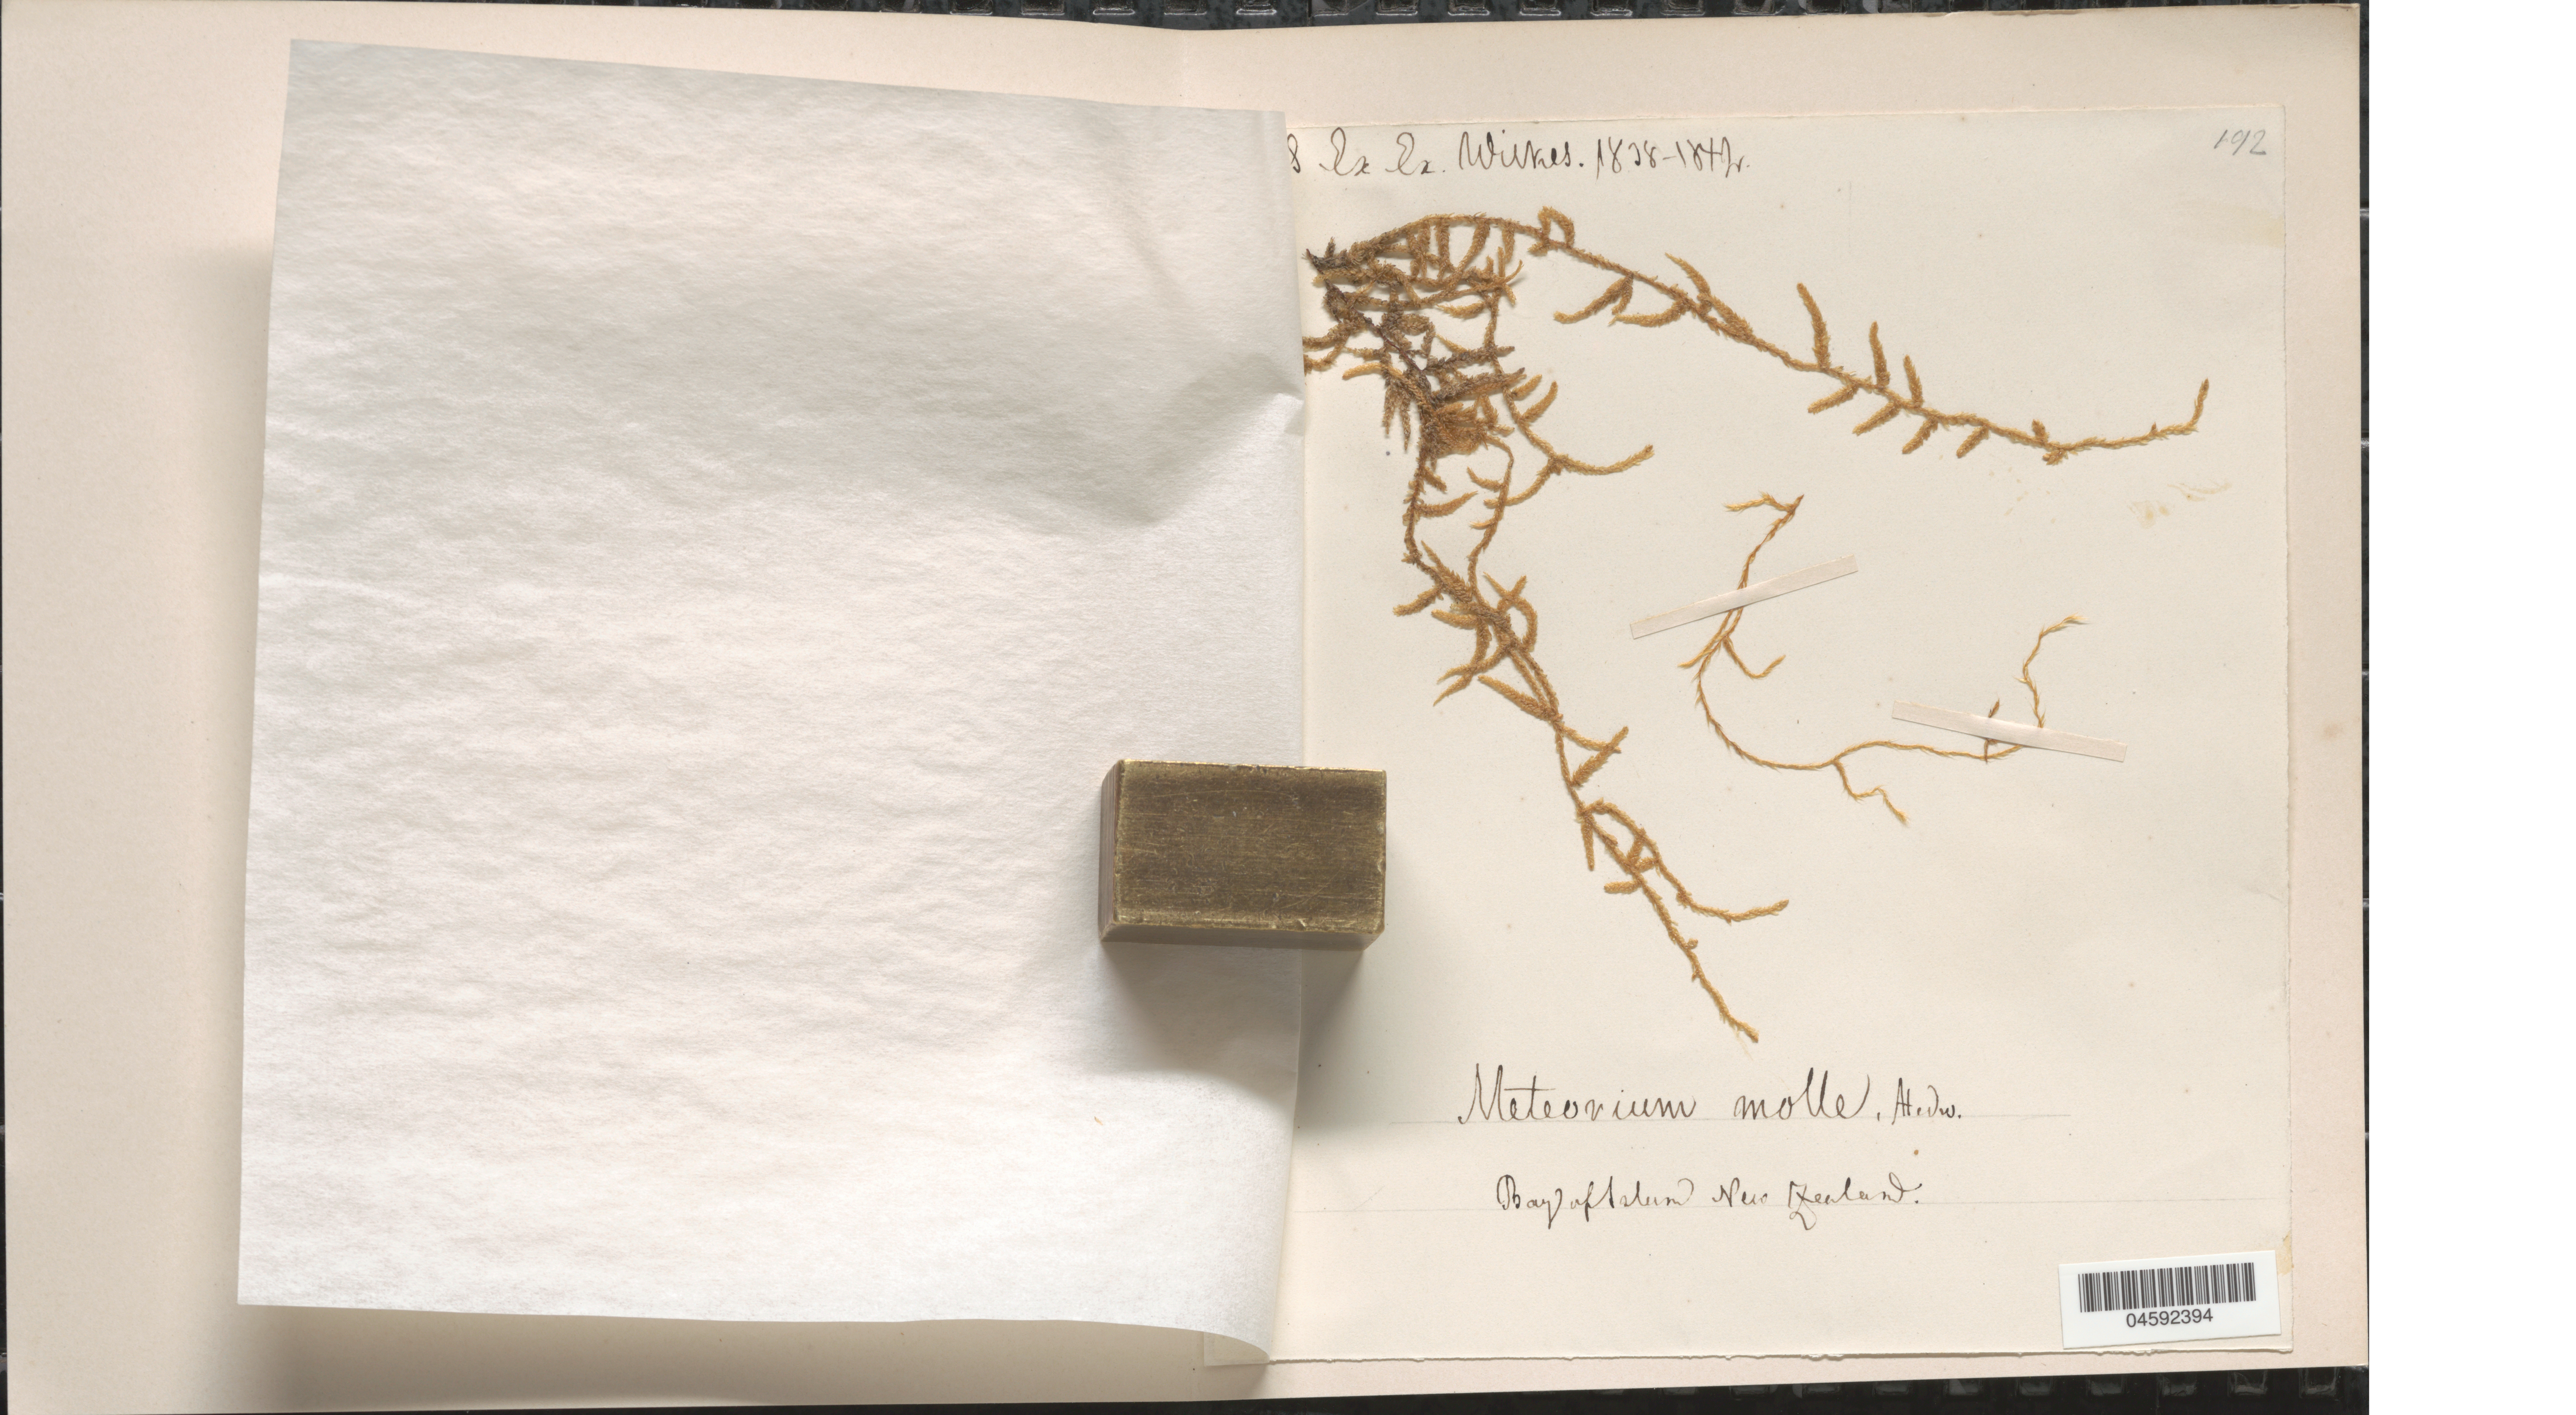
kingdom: Plantae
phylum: Bryophyta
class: Bryopsida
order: Hypnales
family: Lembophyllaceae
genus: Weymouthia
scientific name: Weymouthia mollis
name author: (Hedw.) Broth.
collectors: Wilkes Explor. Exped.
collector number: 192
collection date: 1838/1842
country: New Zealand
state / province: Northland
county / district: Far North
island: North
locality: Bay of Island.